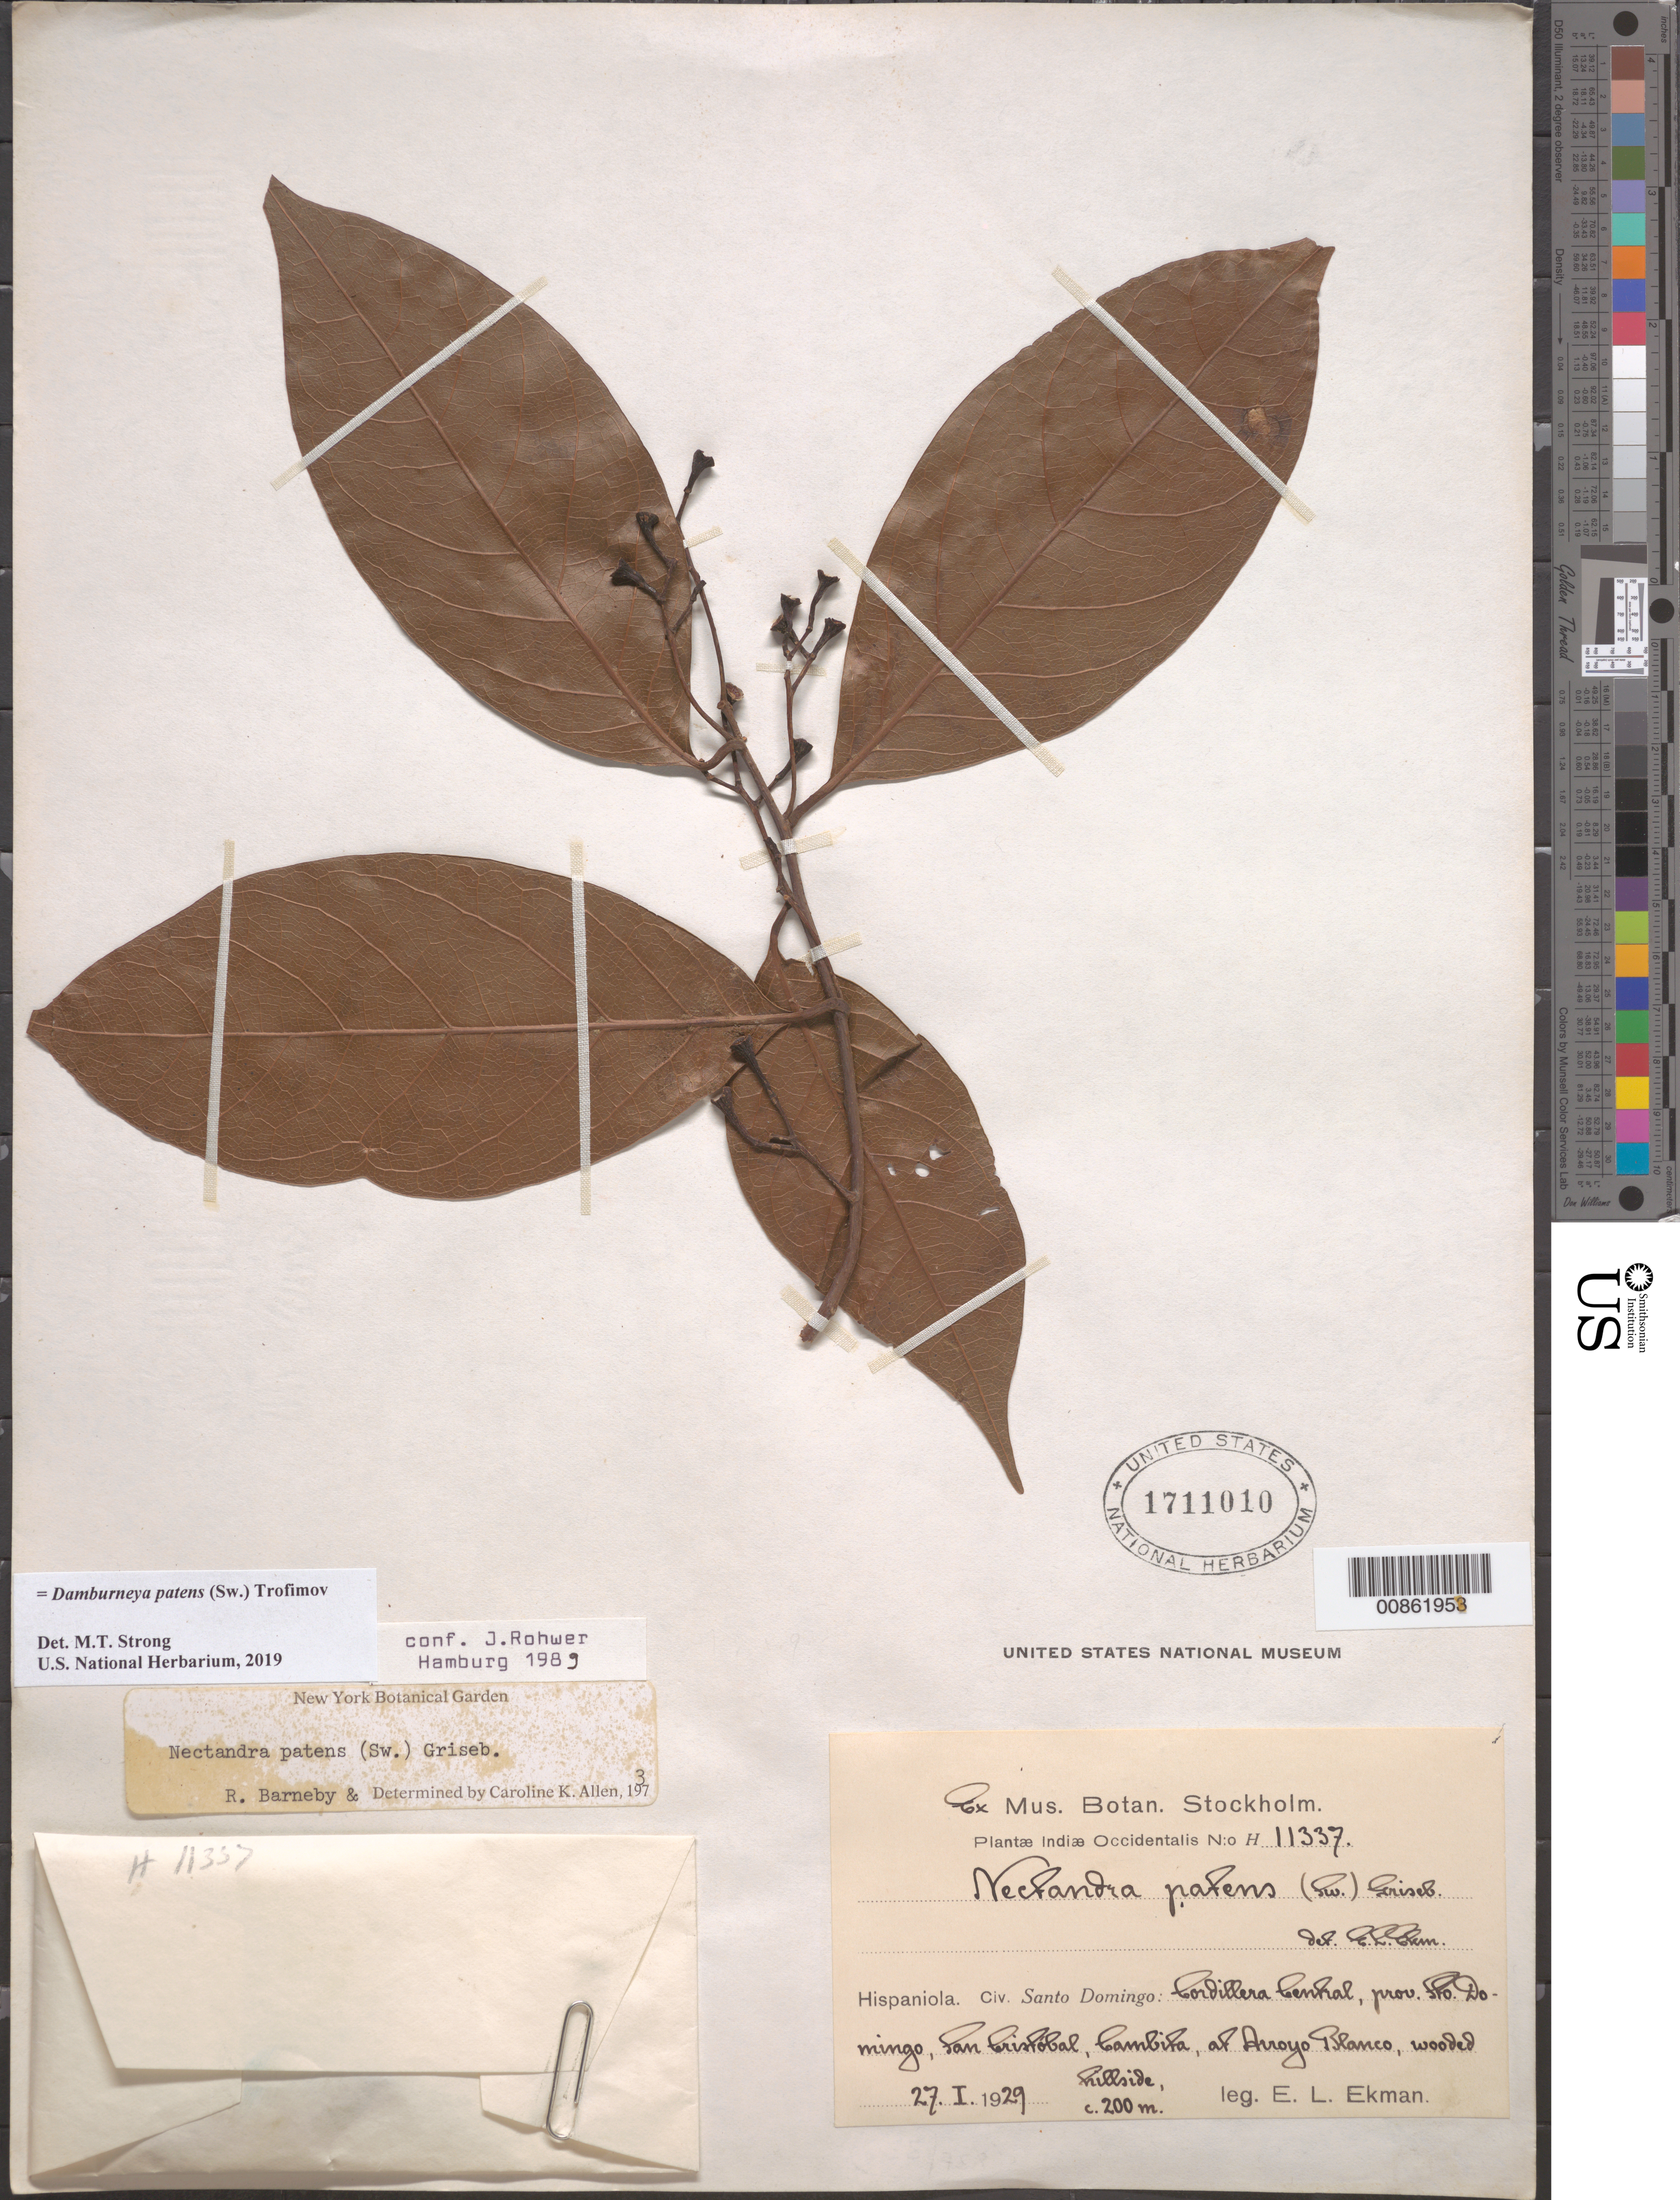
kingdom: Plantae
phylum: Tracheophyta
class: Magnoliopsida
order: Laurales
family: Lauraceae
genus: Damburneya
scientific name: Damburneya patens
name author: (Sw.) Trofimov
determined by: Strong, M. T., (US), Smithsonian Institution - National Museum of Natural History (UNITED STATES)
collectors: E. L. Ekman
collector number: H 11337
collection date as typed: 27 Jan 1929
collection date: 1929-01-27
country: Dominican Republic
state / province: Distrito Nacional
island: Hispaniola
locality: Cordillera Central, prov. Sto. Domingo (obsolete), San Cristobal, Cambita, at Arroyo Blanco.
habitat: Wooded hillside.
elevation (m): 200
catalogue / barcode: US 1711010